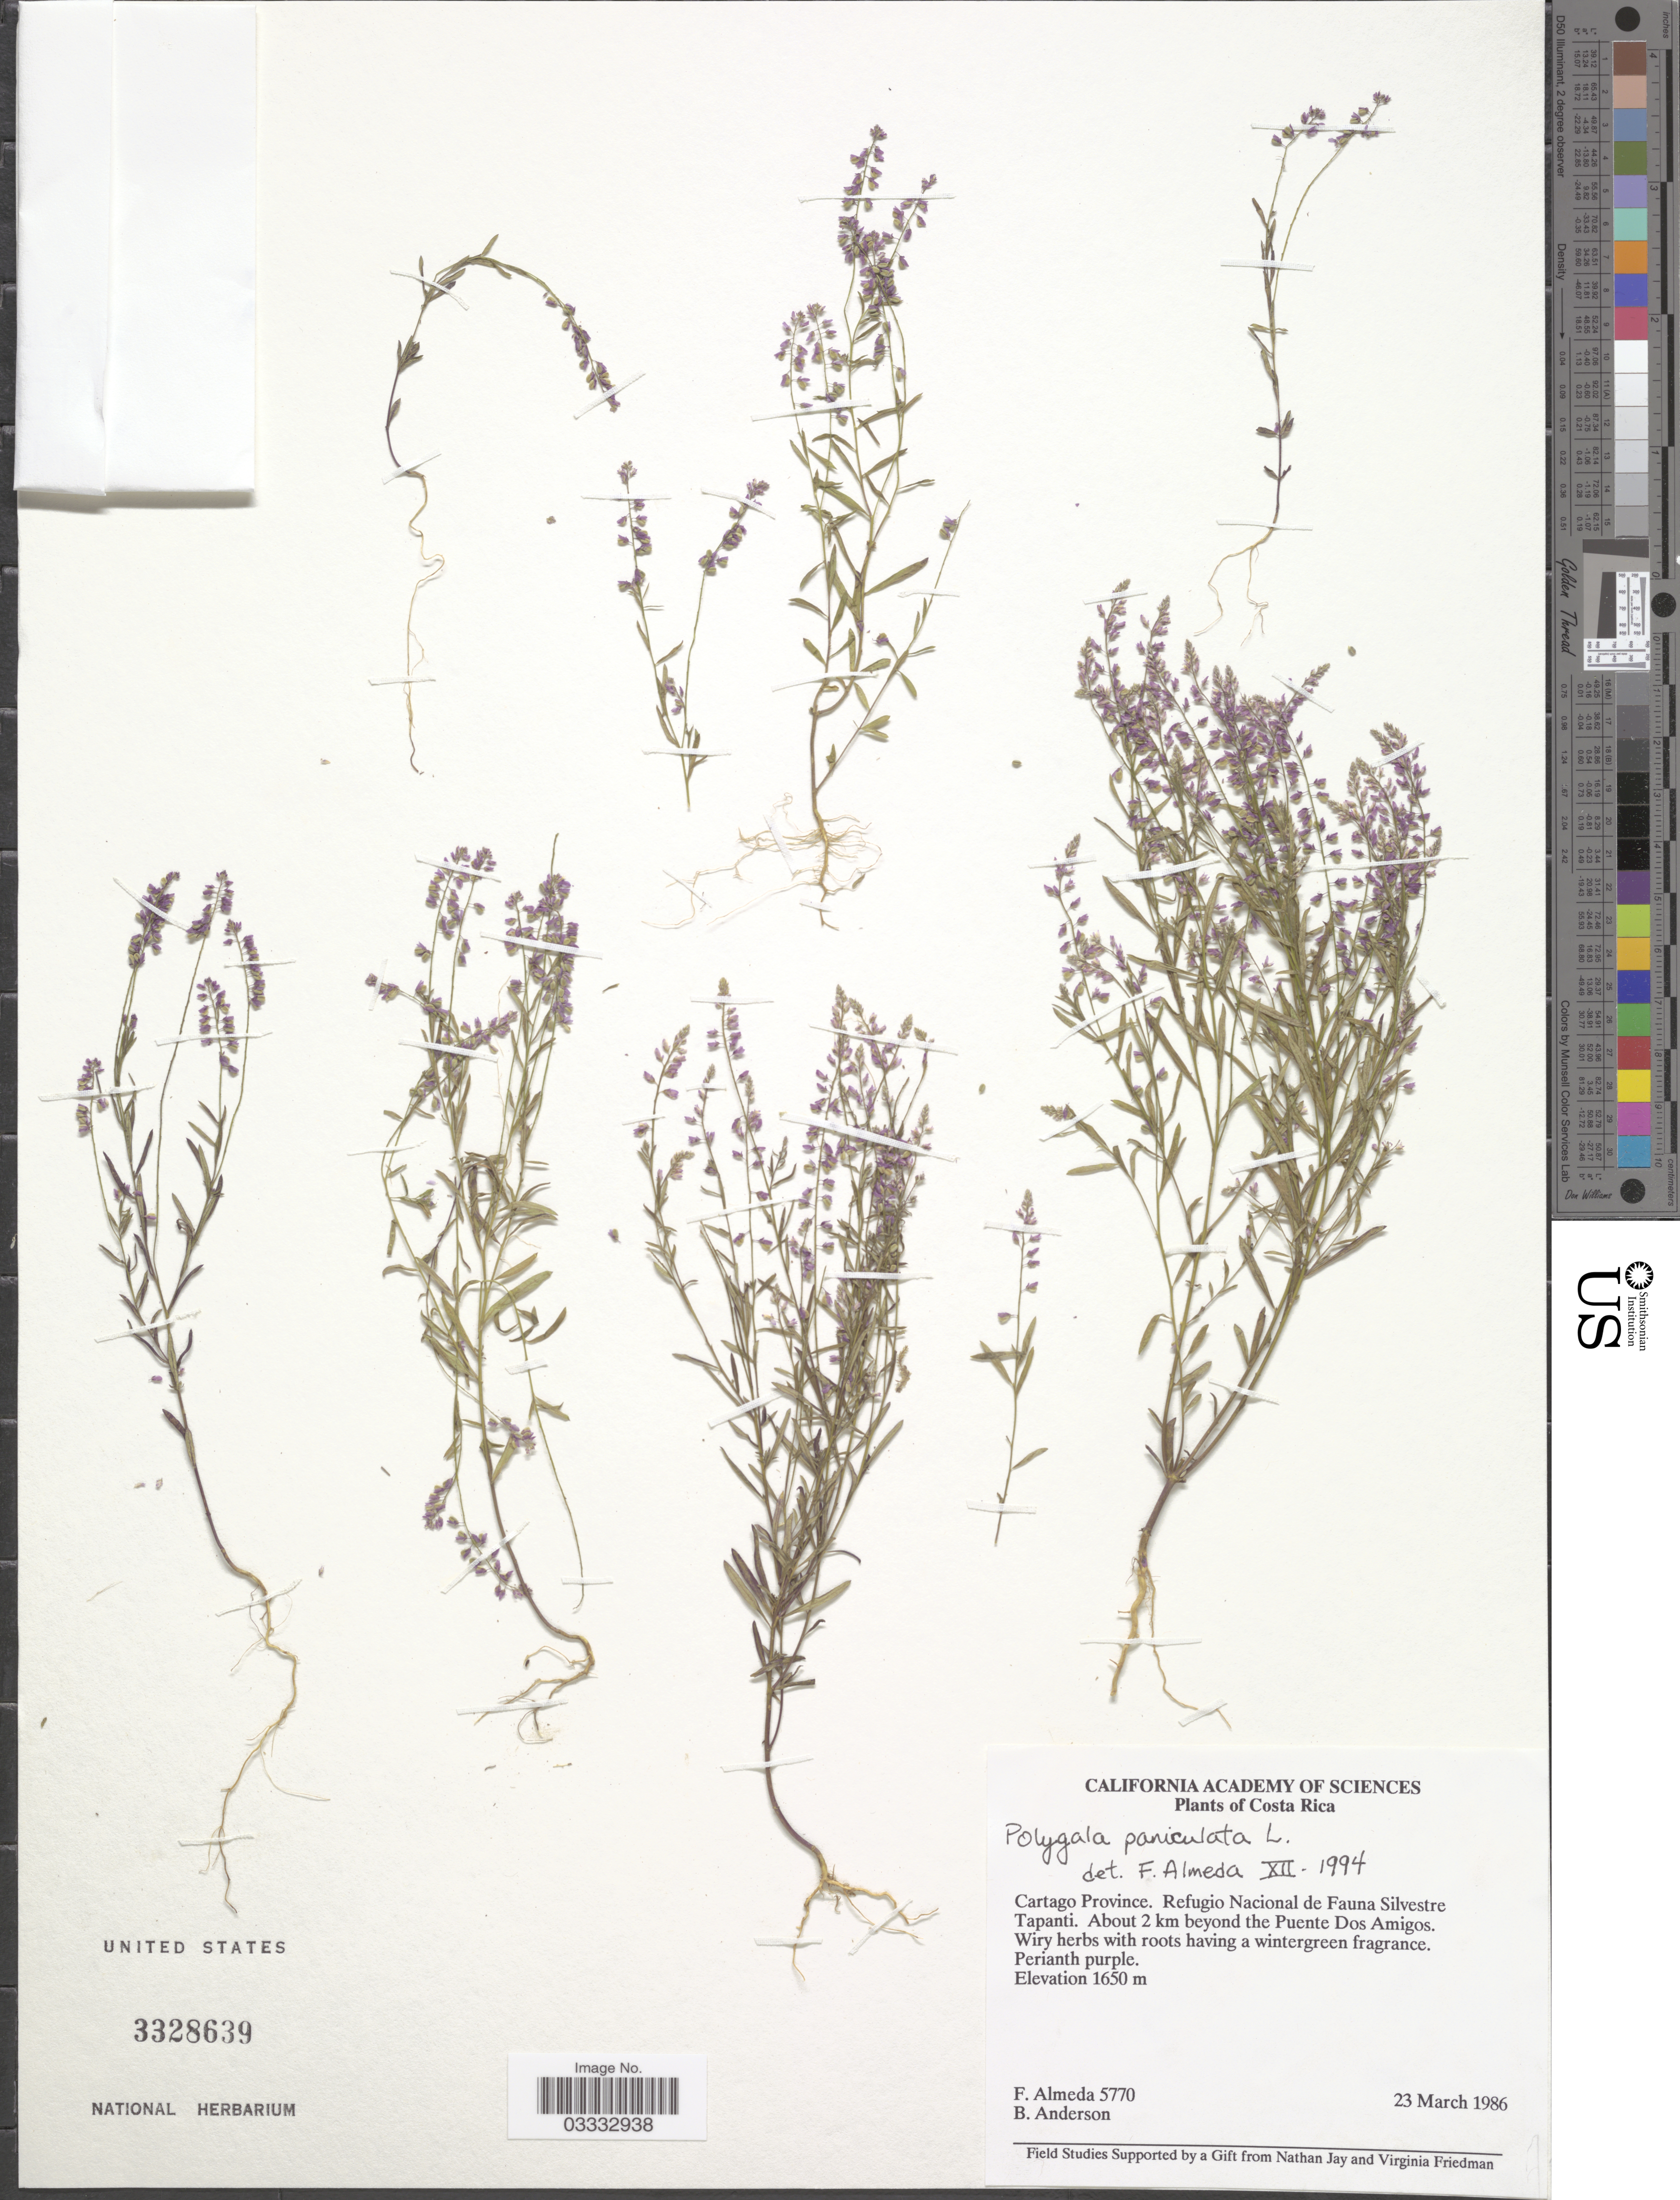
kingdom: Plantae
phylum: Tracheophyta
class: Magnoliopsida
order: Fabales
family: Polygalaceae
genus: Polygala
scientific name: Polygala paniculata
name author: L.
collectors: F. Almeda & B. Anderson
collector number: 5770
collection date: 1986-03-23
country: Costa Rica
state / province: Cartago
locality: Refugio Nacional de Fauna Silvestre Tapanti. About 2 km beyond the Puente Dos Amigos.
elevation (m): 1650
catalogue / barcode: US 3328639